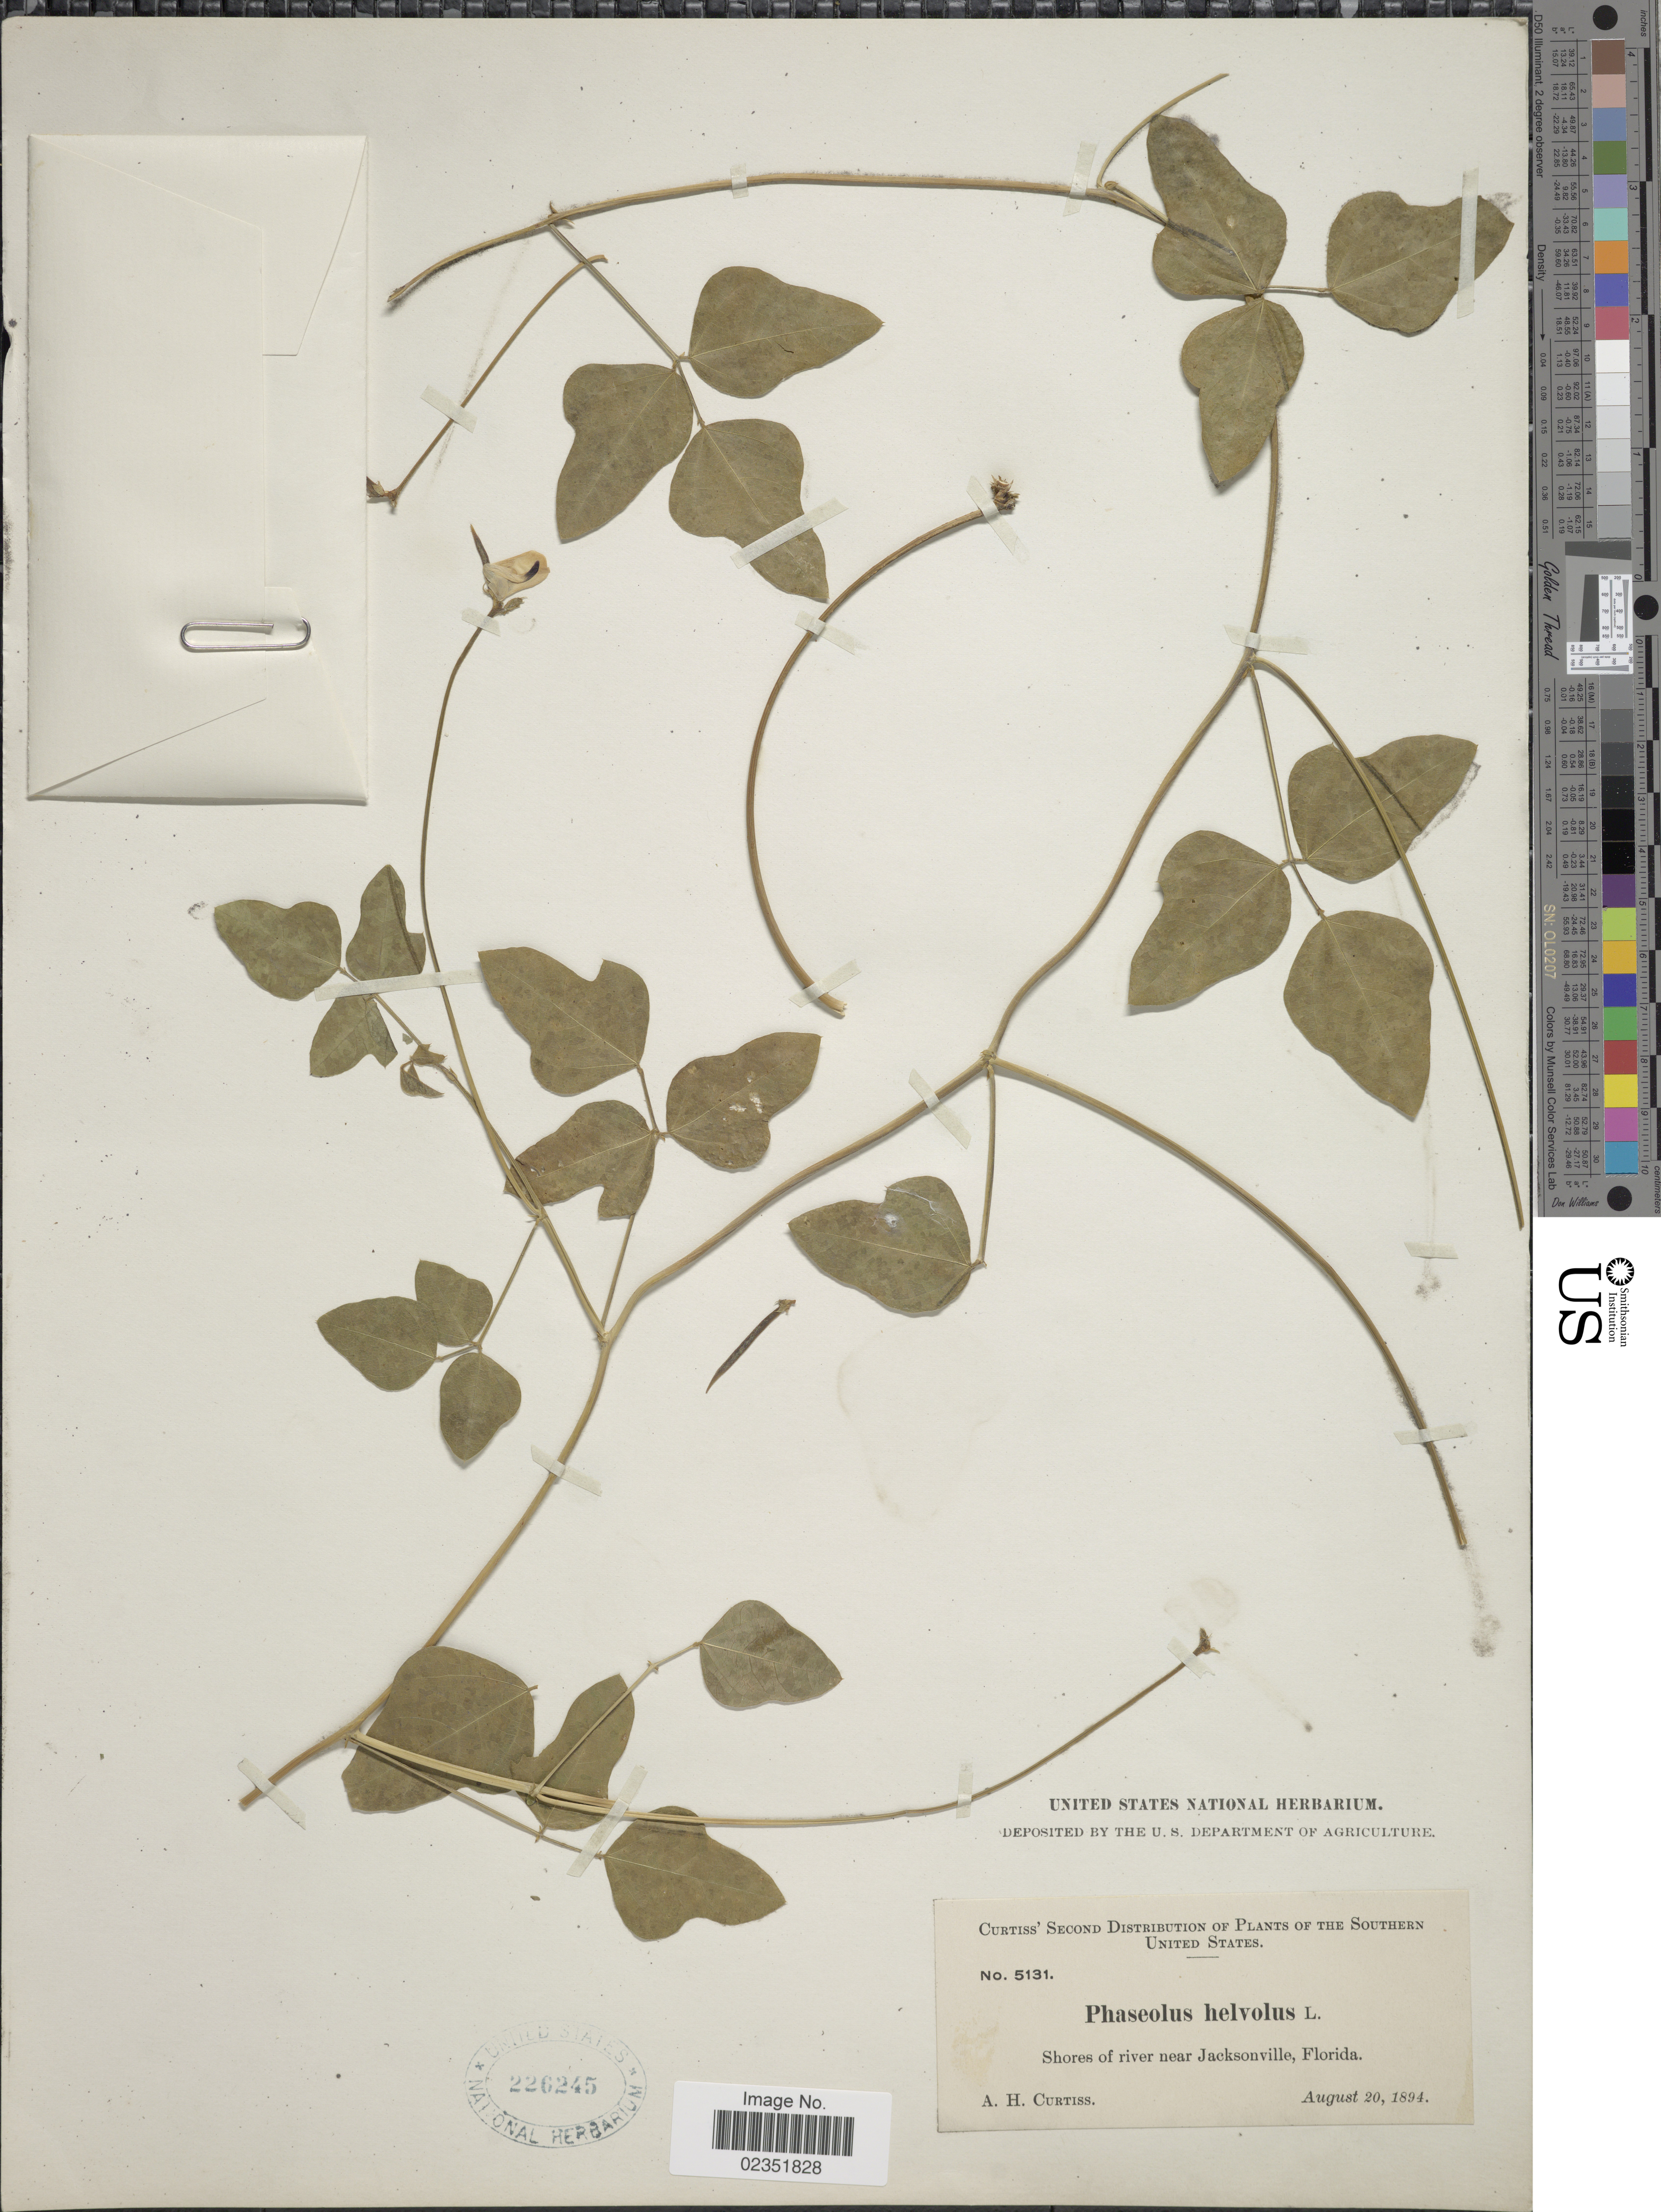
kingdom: Plantae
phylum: Tracheophyta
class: Magnoliopsida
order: Fabales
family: Fabaceae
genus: Strophostyles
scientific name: Strophostyles helvola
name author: (L.) Elliott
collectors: A. H. Curtiss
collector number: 5131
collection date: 1894-08-20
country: United States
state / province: Florida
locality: The Southern United States, Shore of river near Jacksonville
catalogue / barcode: US 226245